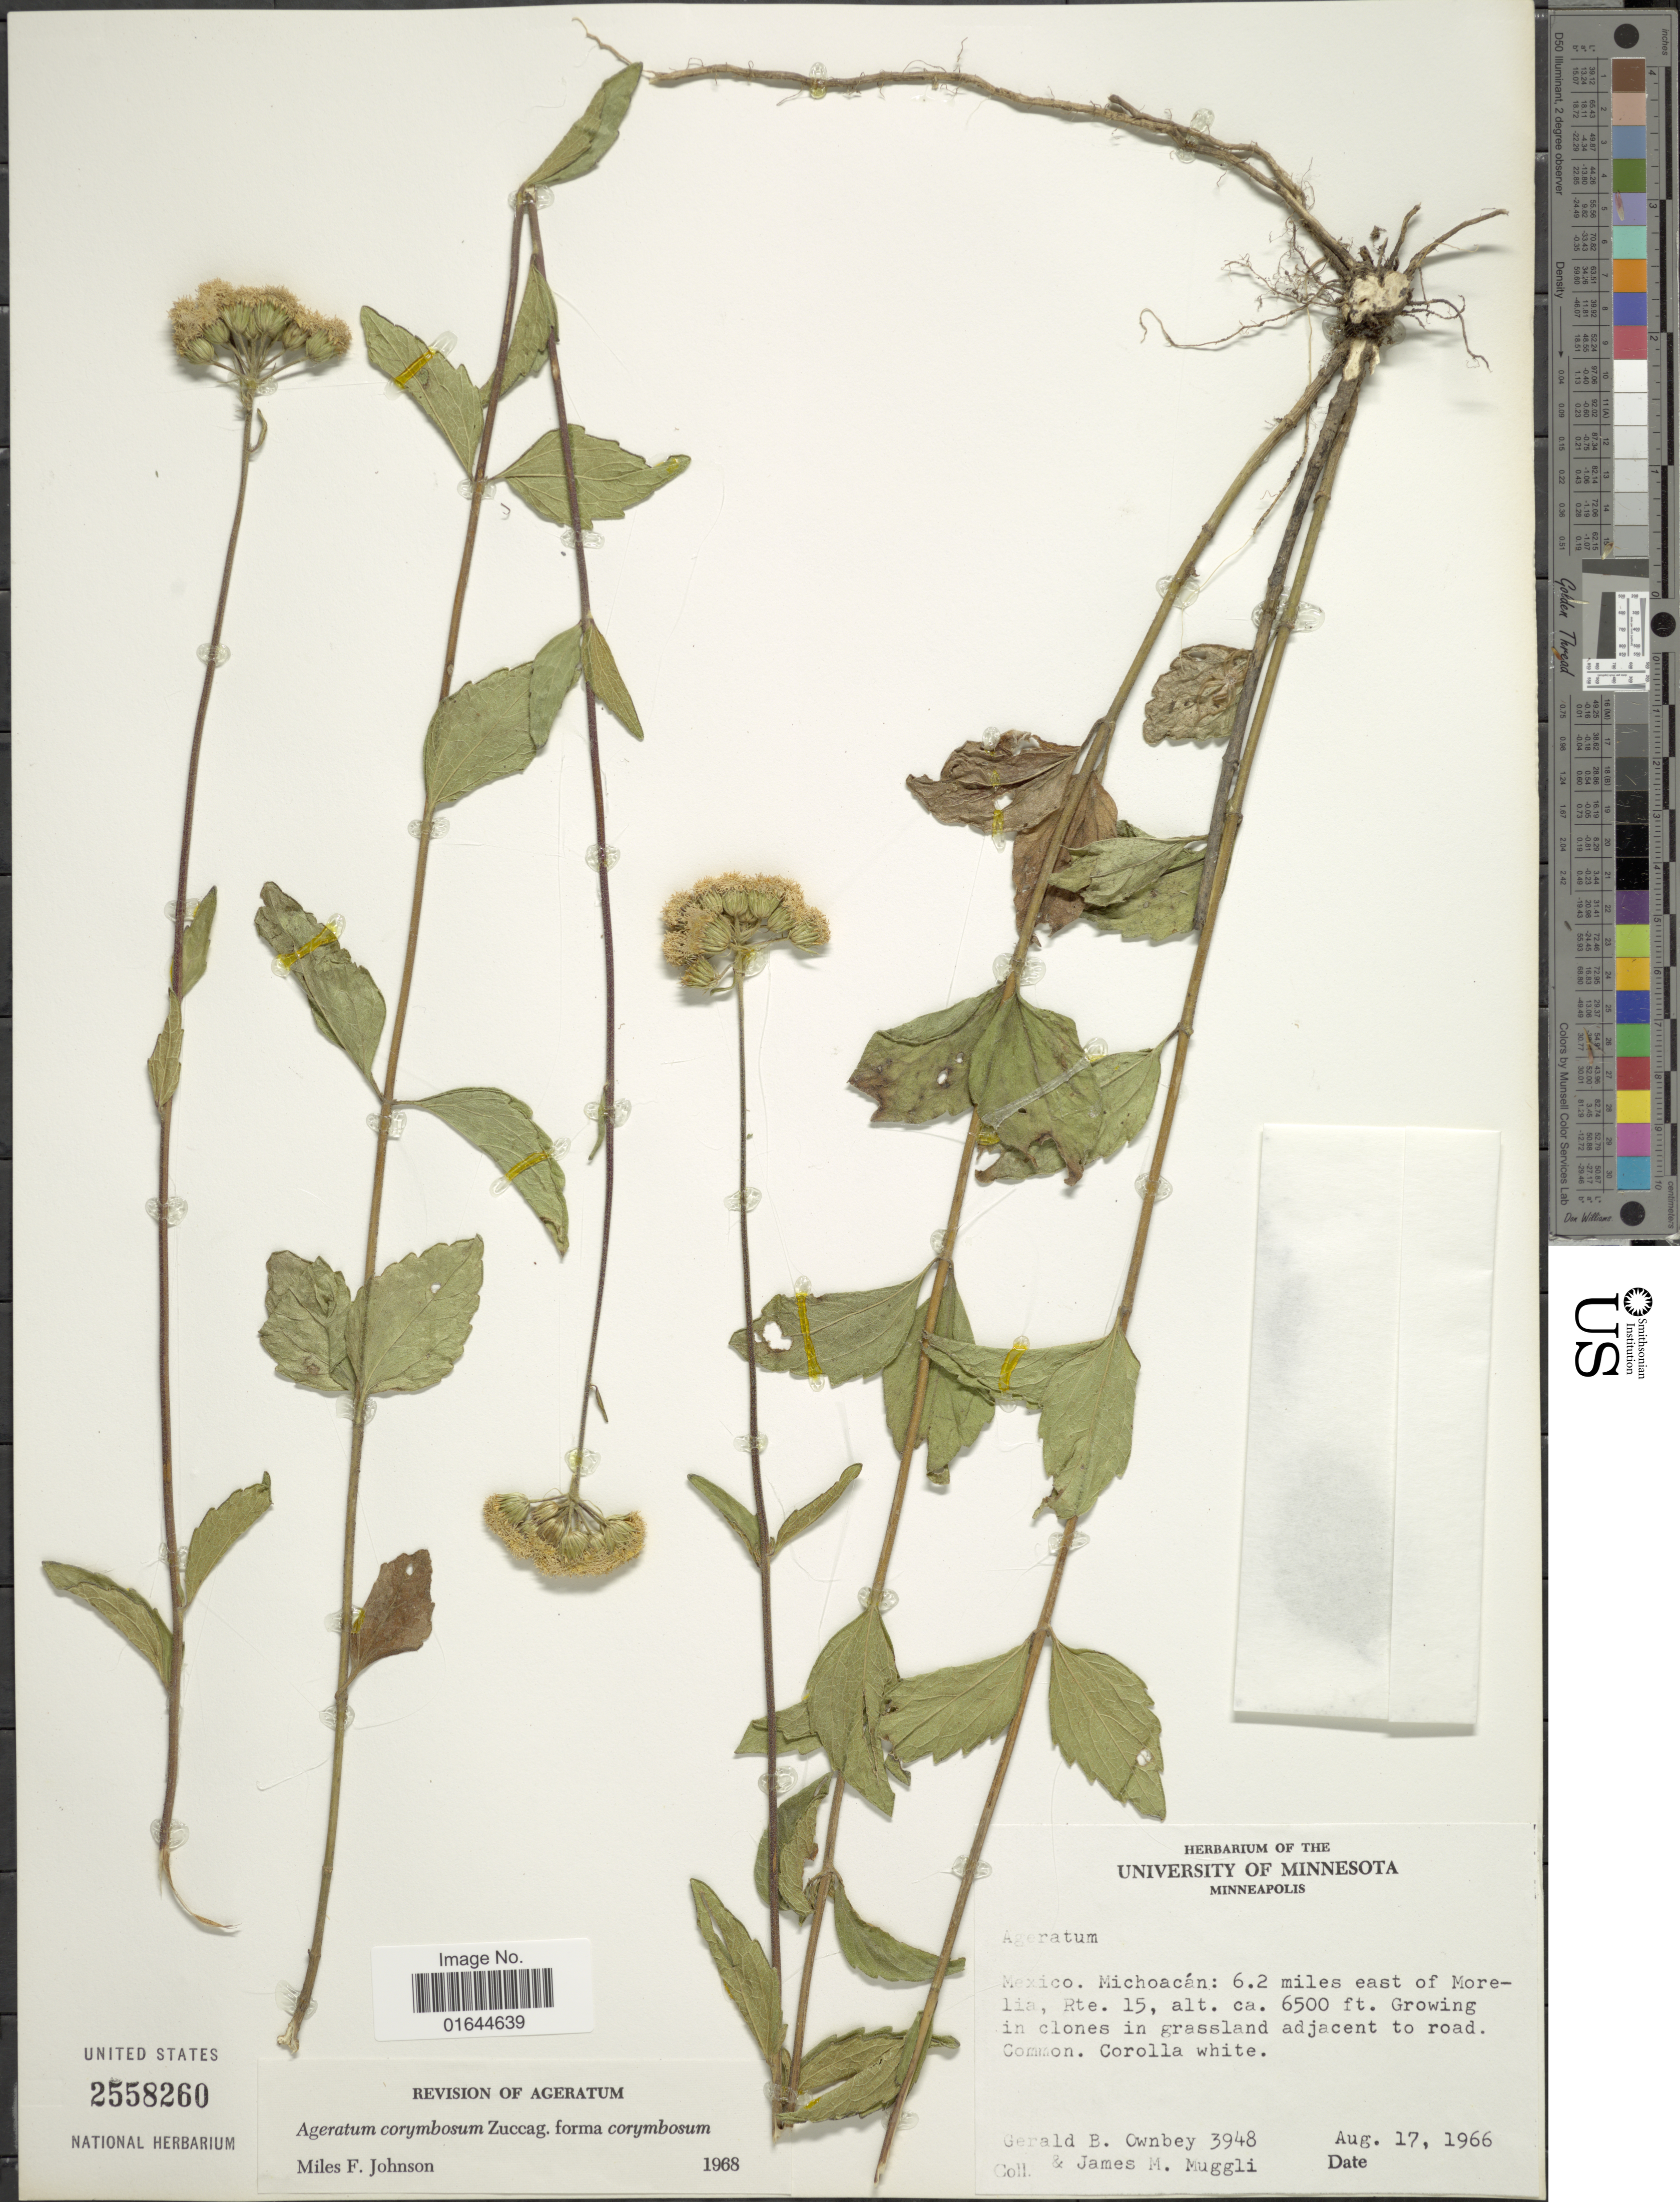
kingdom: Plantae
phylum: Tracheophyta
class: Magnoliopsida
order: Asterales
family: Asteraceae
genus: Ageratum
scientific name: Ageratum corymbosum f. corymbosum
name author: Zuccagni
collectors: G. B. Ownbey & J. Muggli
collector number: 3948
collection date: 1966-08-17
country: Mexico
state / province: Michoacán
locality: Mexico. Michoacan: 6.2 miles east of Morelia, Rte. 15.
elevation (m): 1981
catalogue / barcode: US 558260